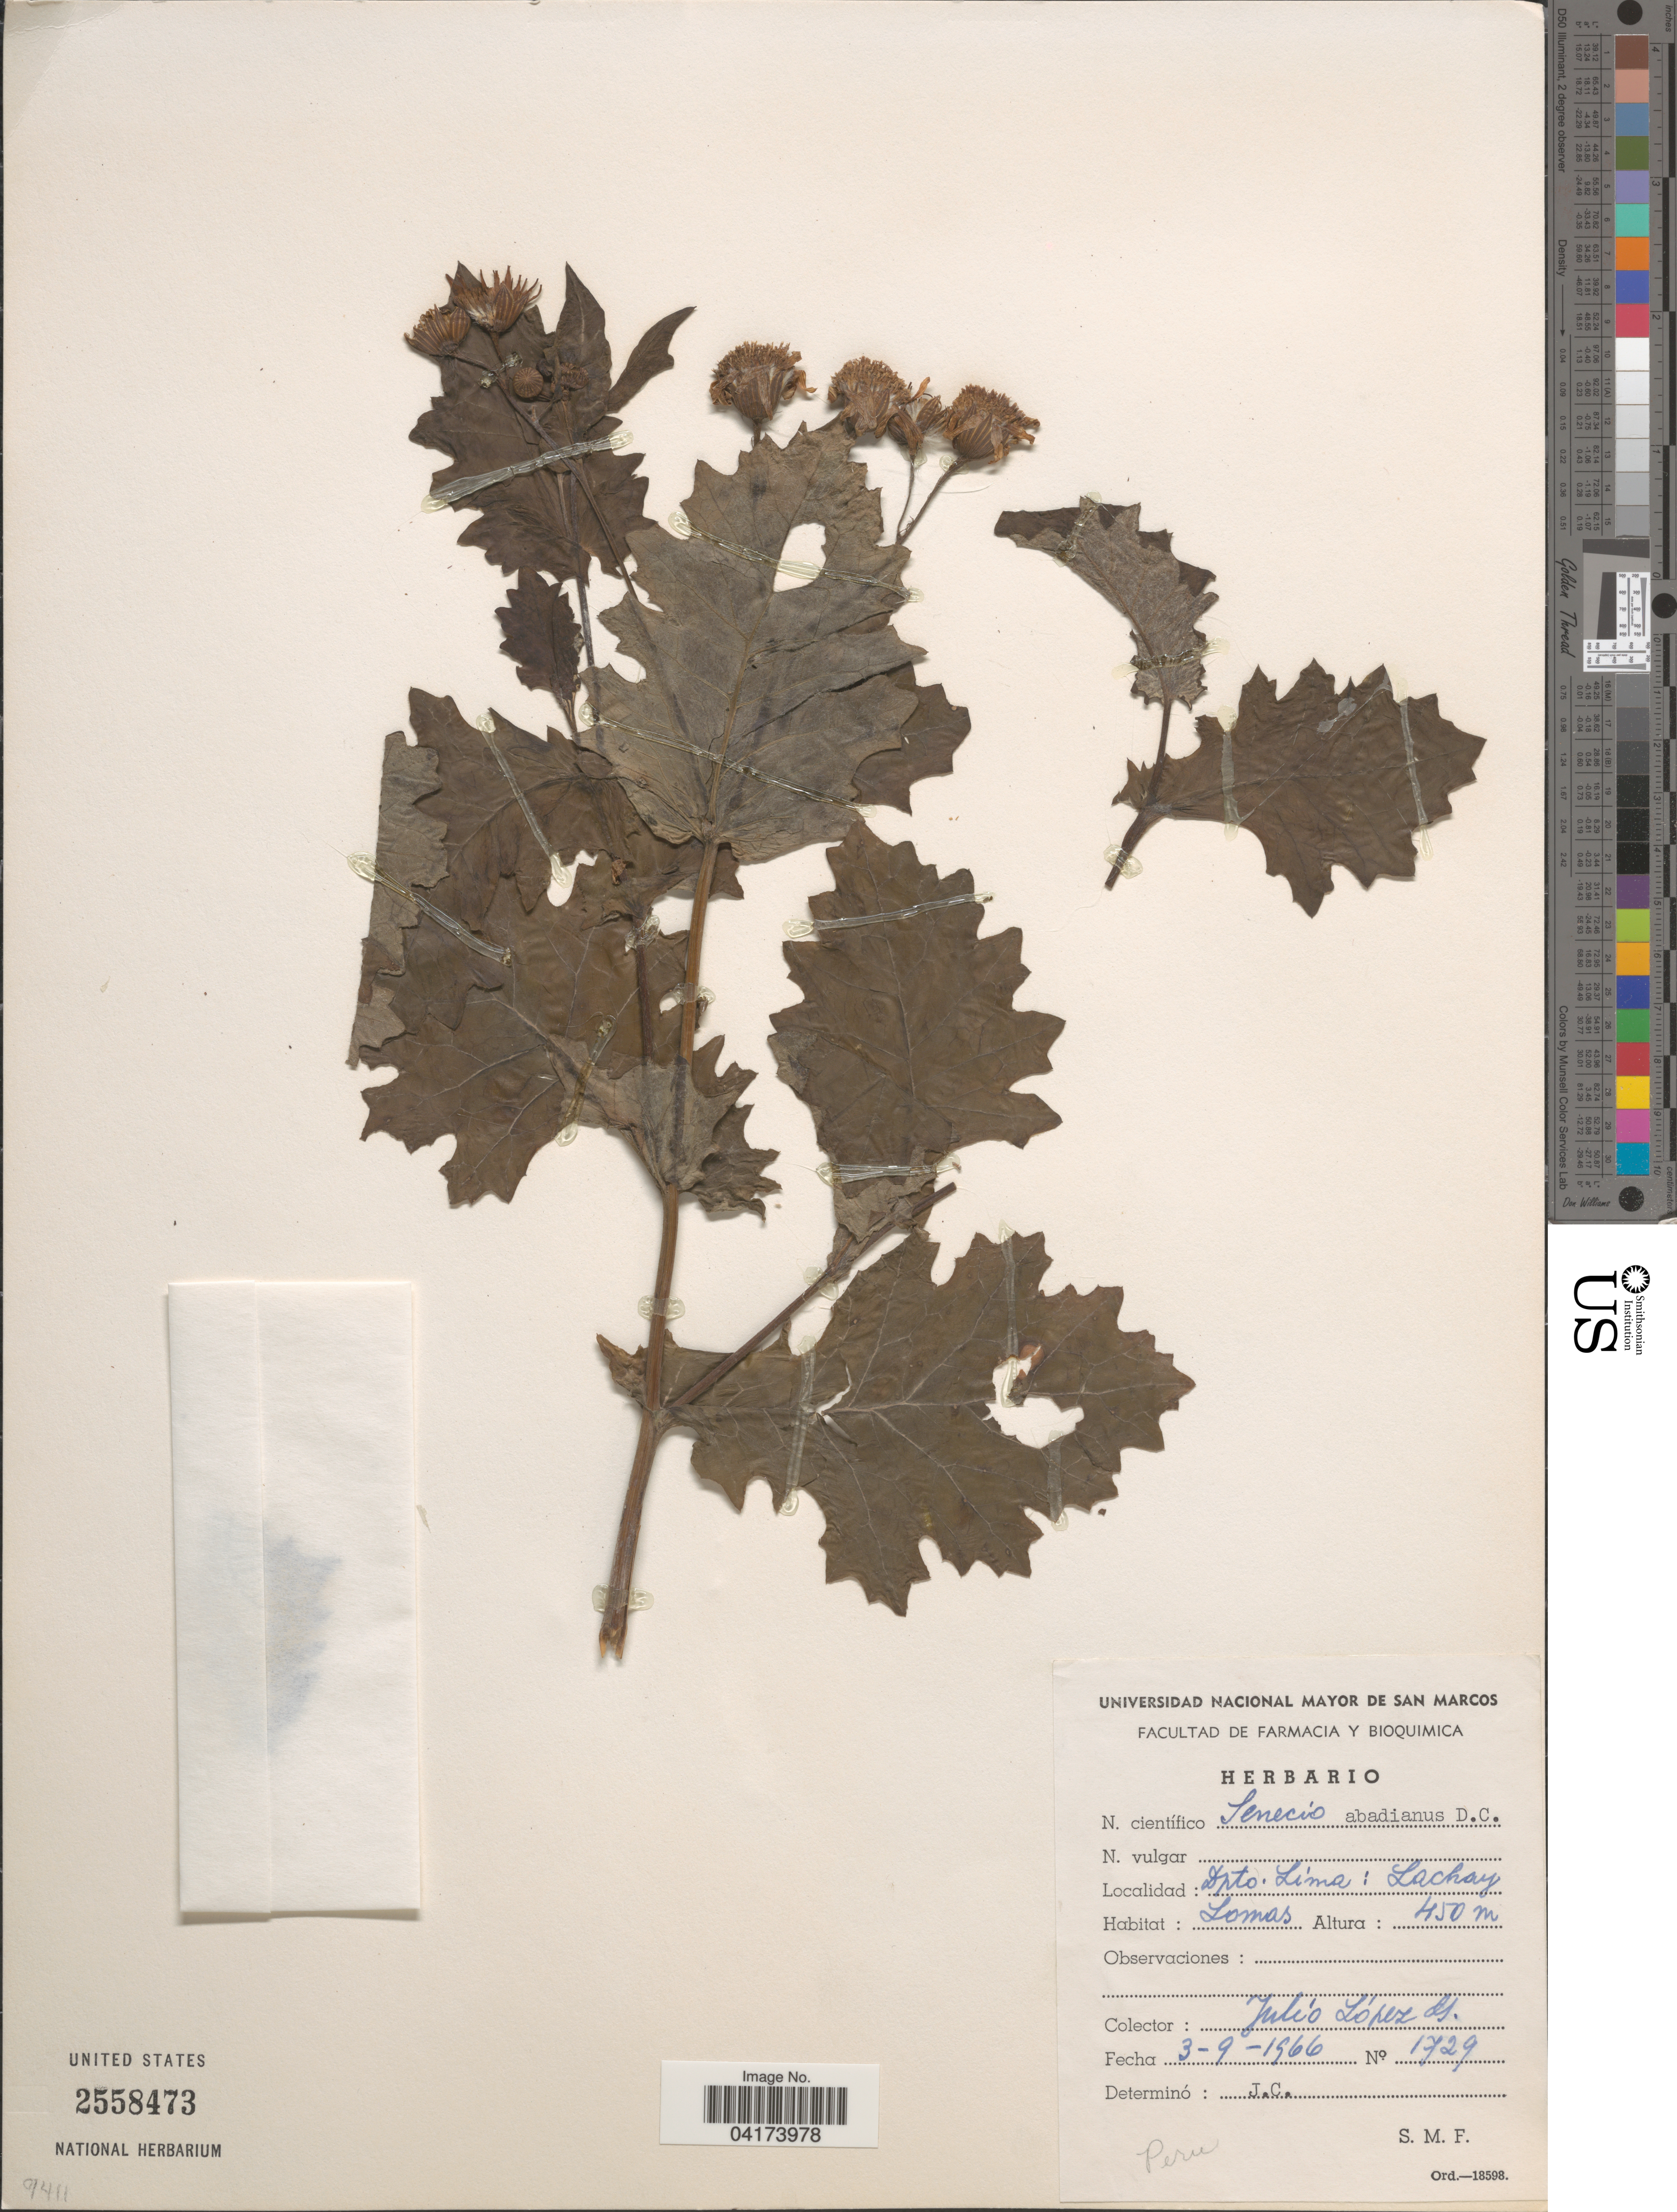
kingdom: Plantae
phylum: Tracheophyta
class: Magnoliopsida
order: Asterales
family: Asteraceae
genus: Senecio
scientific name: Senecio abadianus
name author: DC.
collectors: J. López G.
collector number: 1729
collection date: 1966-09-03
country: Peru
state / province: Lima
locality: Dpto. Lima: Lachay.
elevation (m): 450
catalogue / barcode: US 2558473